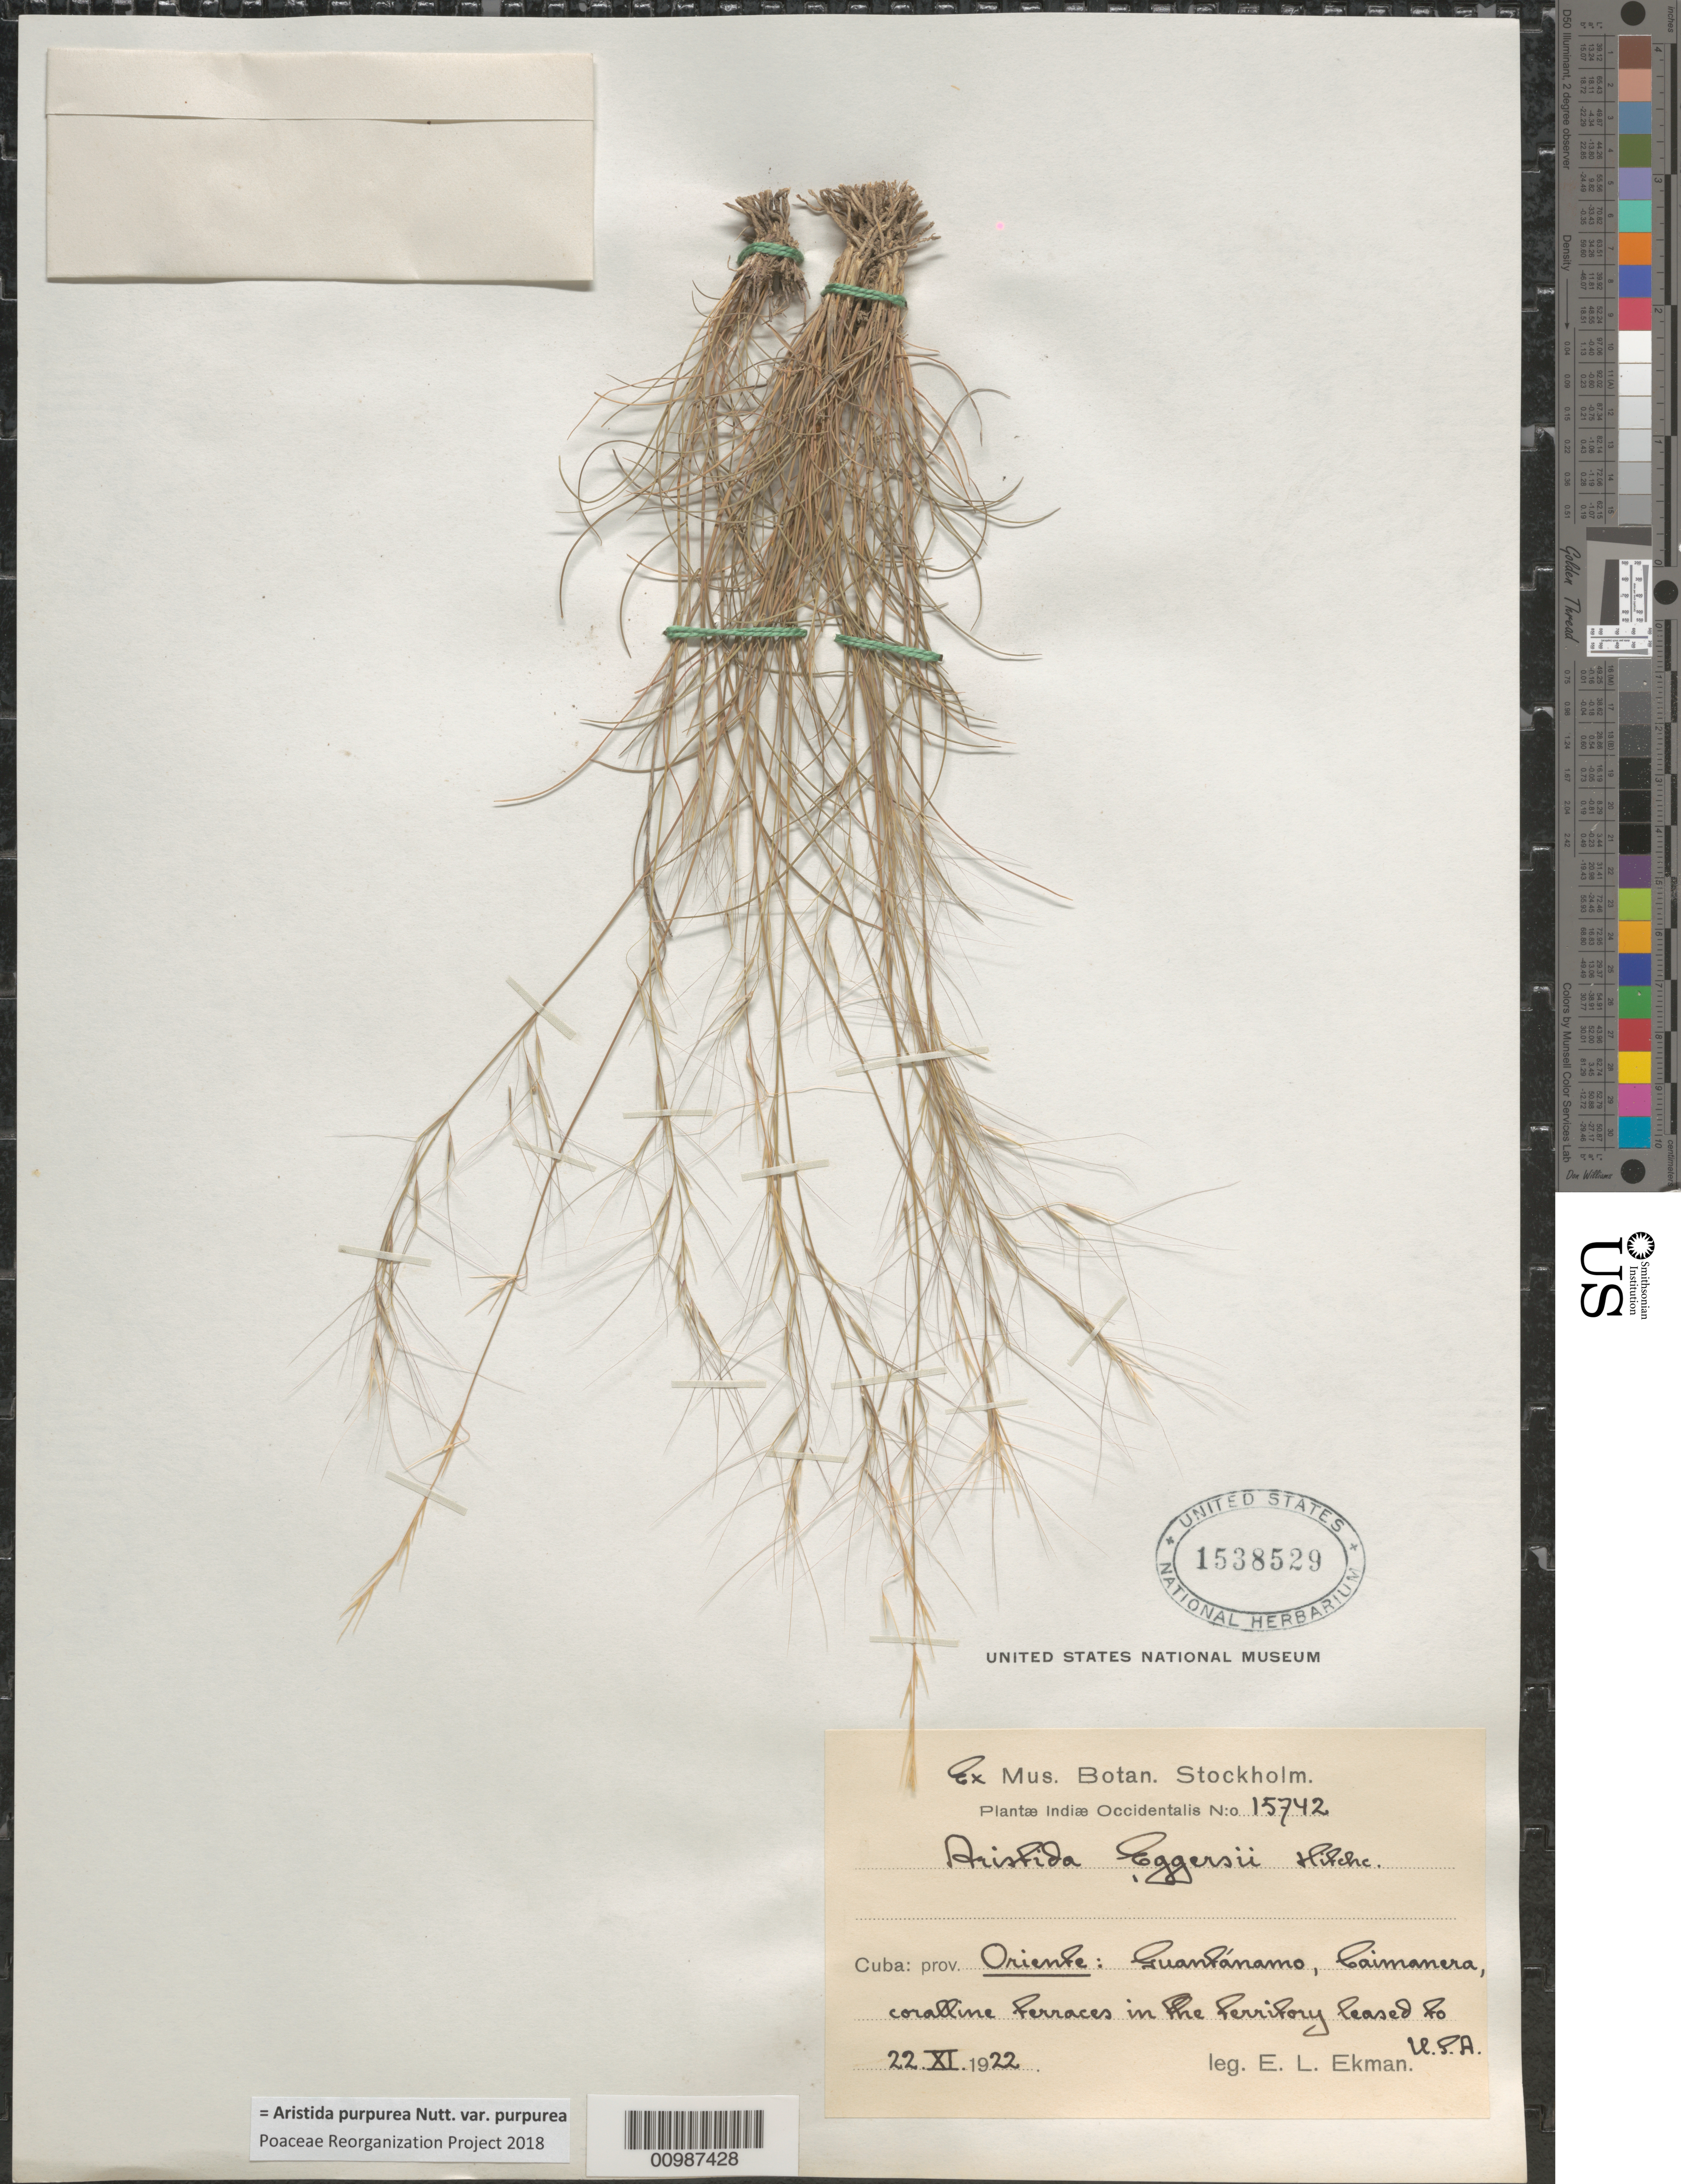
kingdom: Plantae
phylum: Tracheophyta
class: Liliopsida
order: Poales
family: Poaceae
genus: Aristida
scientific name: Aristida purpurea var. purpurea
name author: Nutt.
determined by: Poaceae Reorganization Project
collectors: E. L. Ekman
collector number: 15742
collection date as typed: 22 Nov 1922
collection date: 1922-11-22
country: Cuba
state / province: Guantánamo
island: Cuba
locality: Caimanera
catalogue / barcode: US 1538529